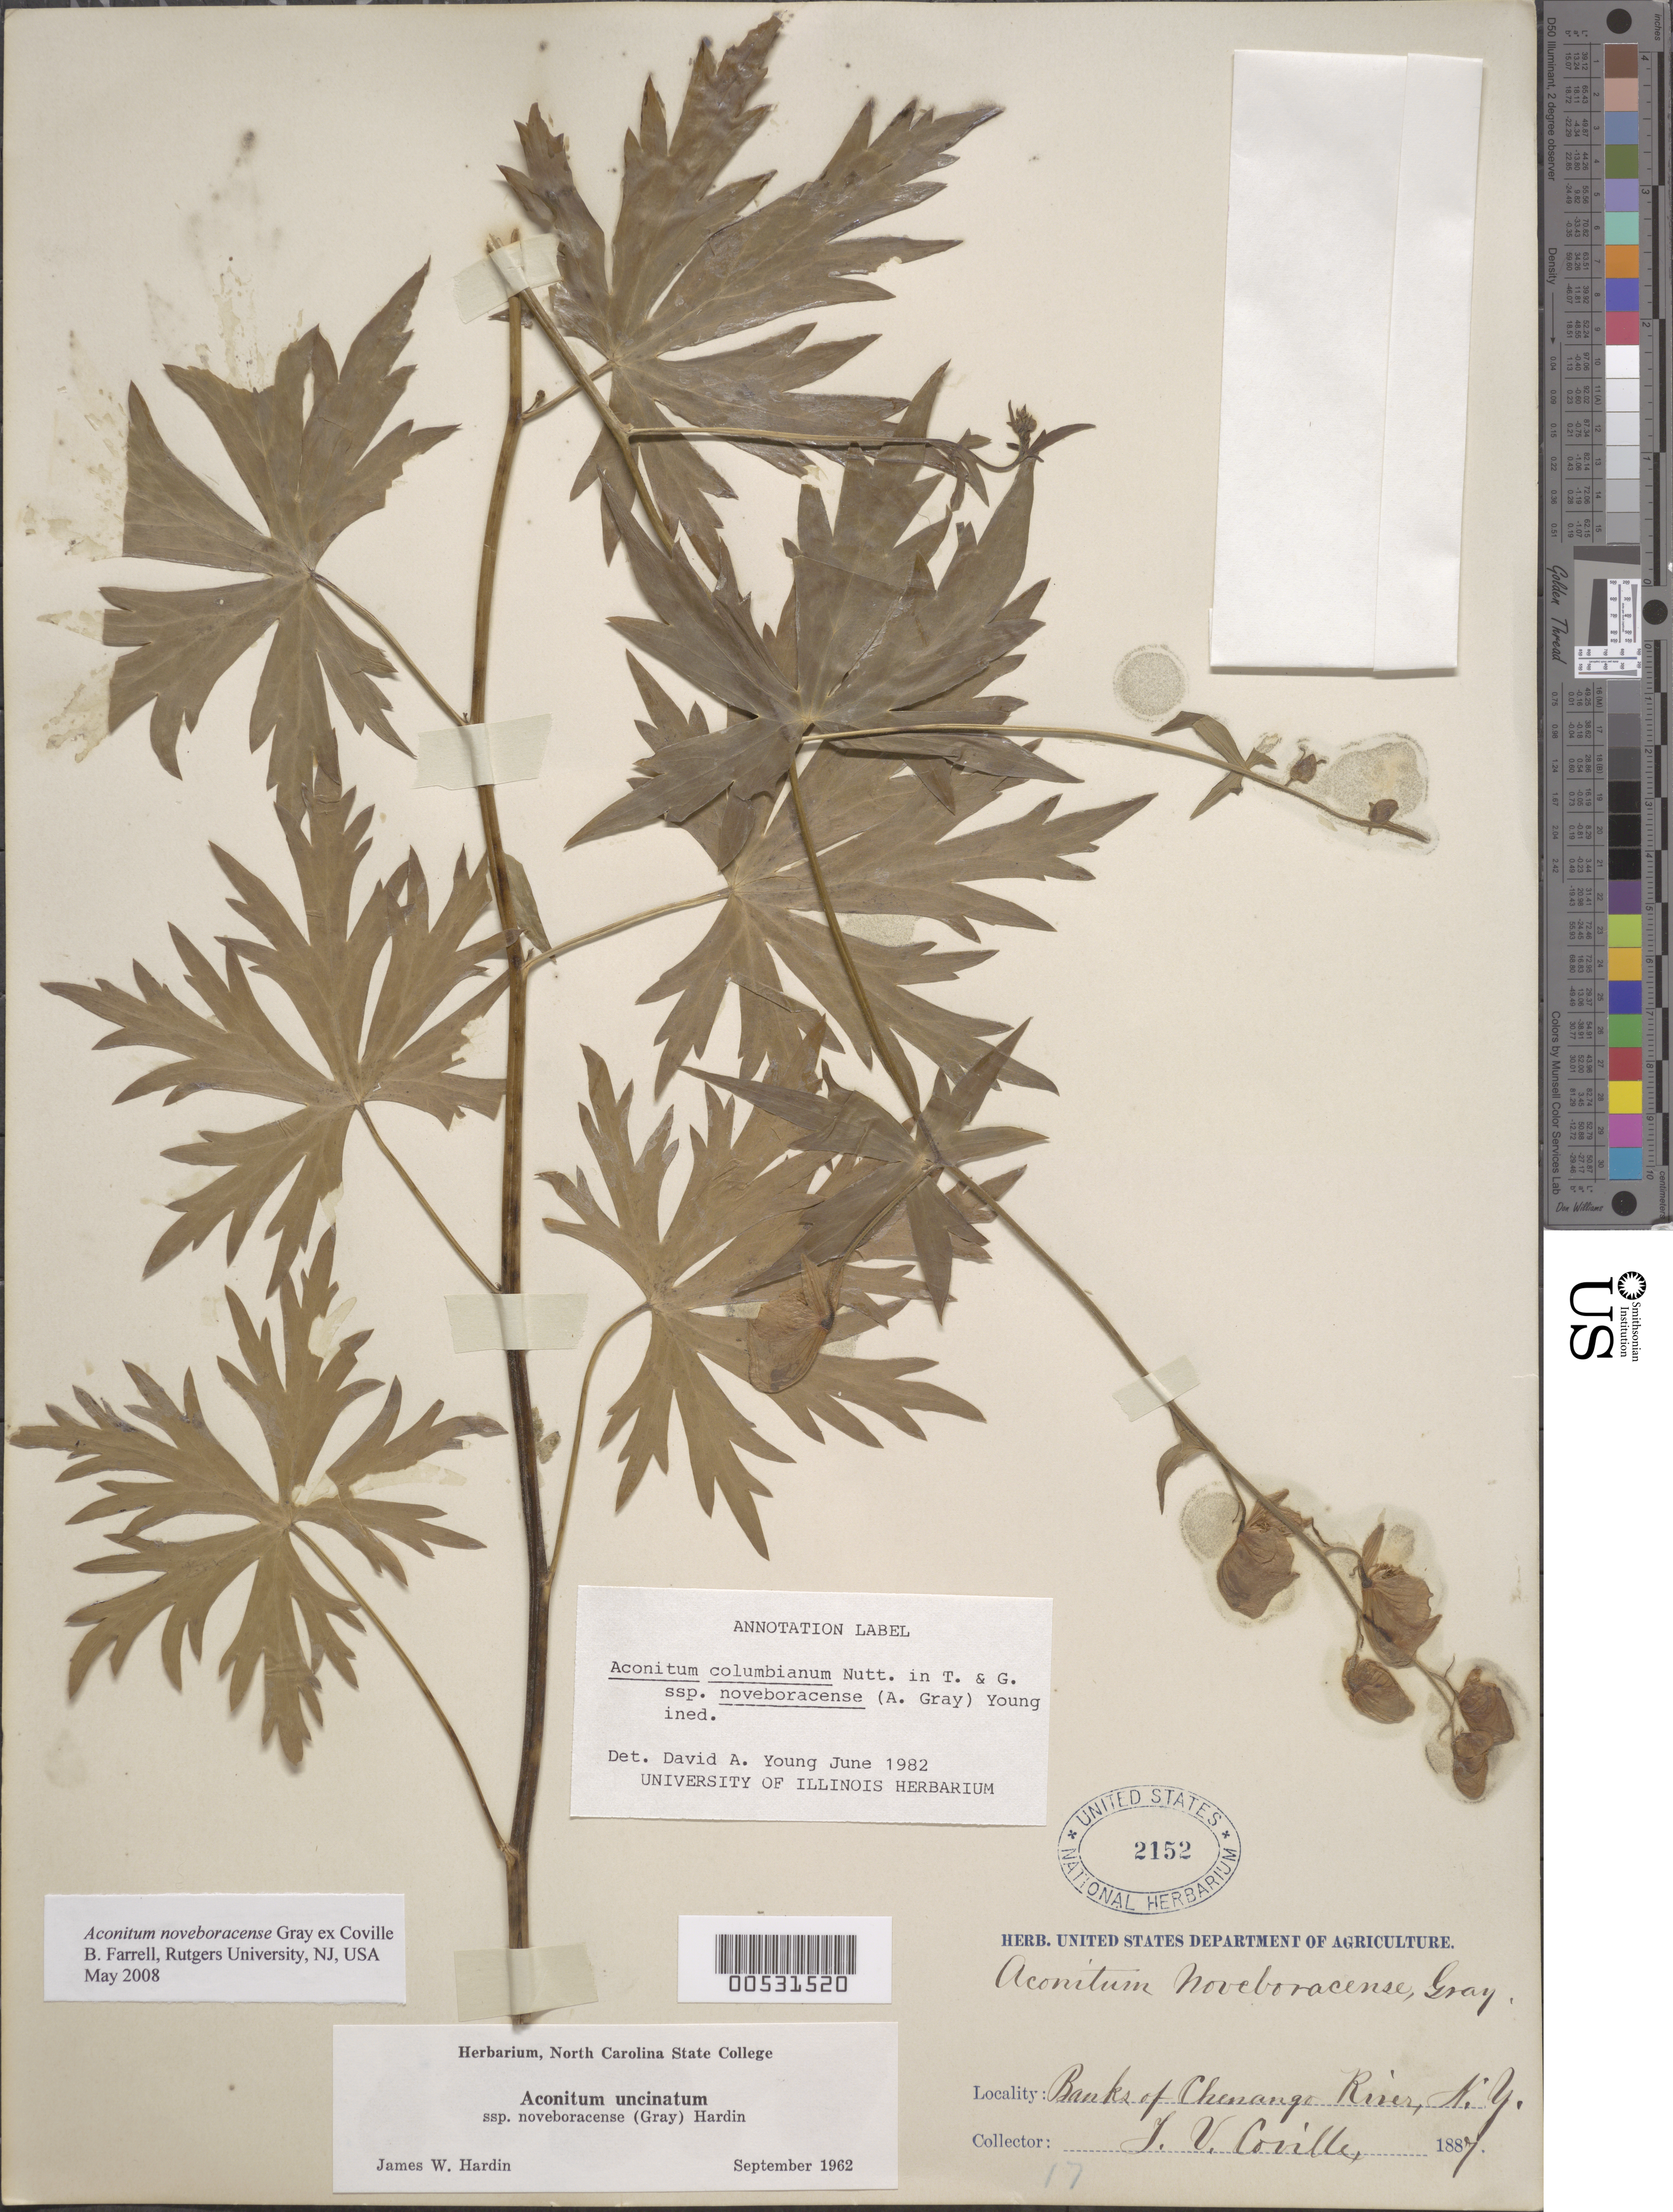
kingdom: Plantae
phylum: Tracheophyta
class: Magnoliopsida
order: Ranunculales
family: Ranunculaceae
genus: Aconitum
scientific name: Aconitum noveboracense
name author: A. Gray ex Coville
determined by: Young, D. A.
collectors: F. V. Coville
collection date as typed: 1887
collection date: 1887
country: United States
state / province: New York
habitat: Banks of Chinango River.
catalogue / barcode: US 2152